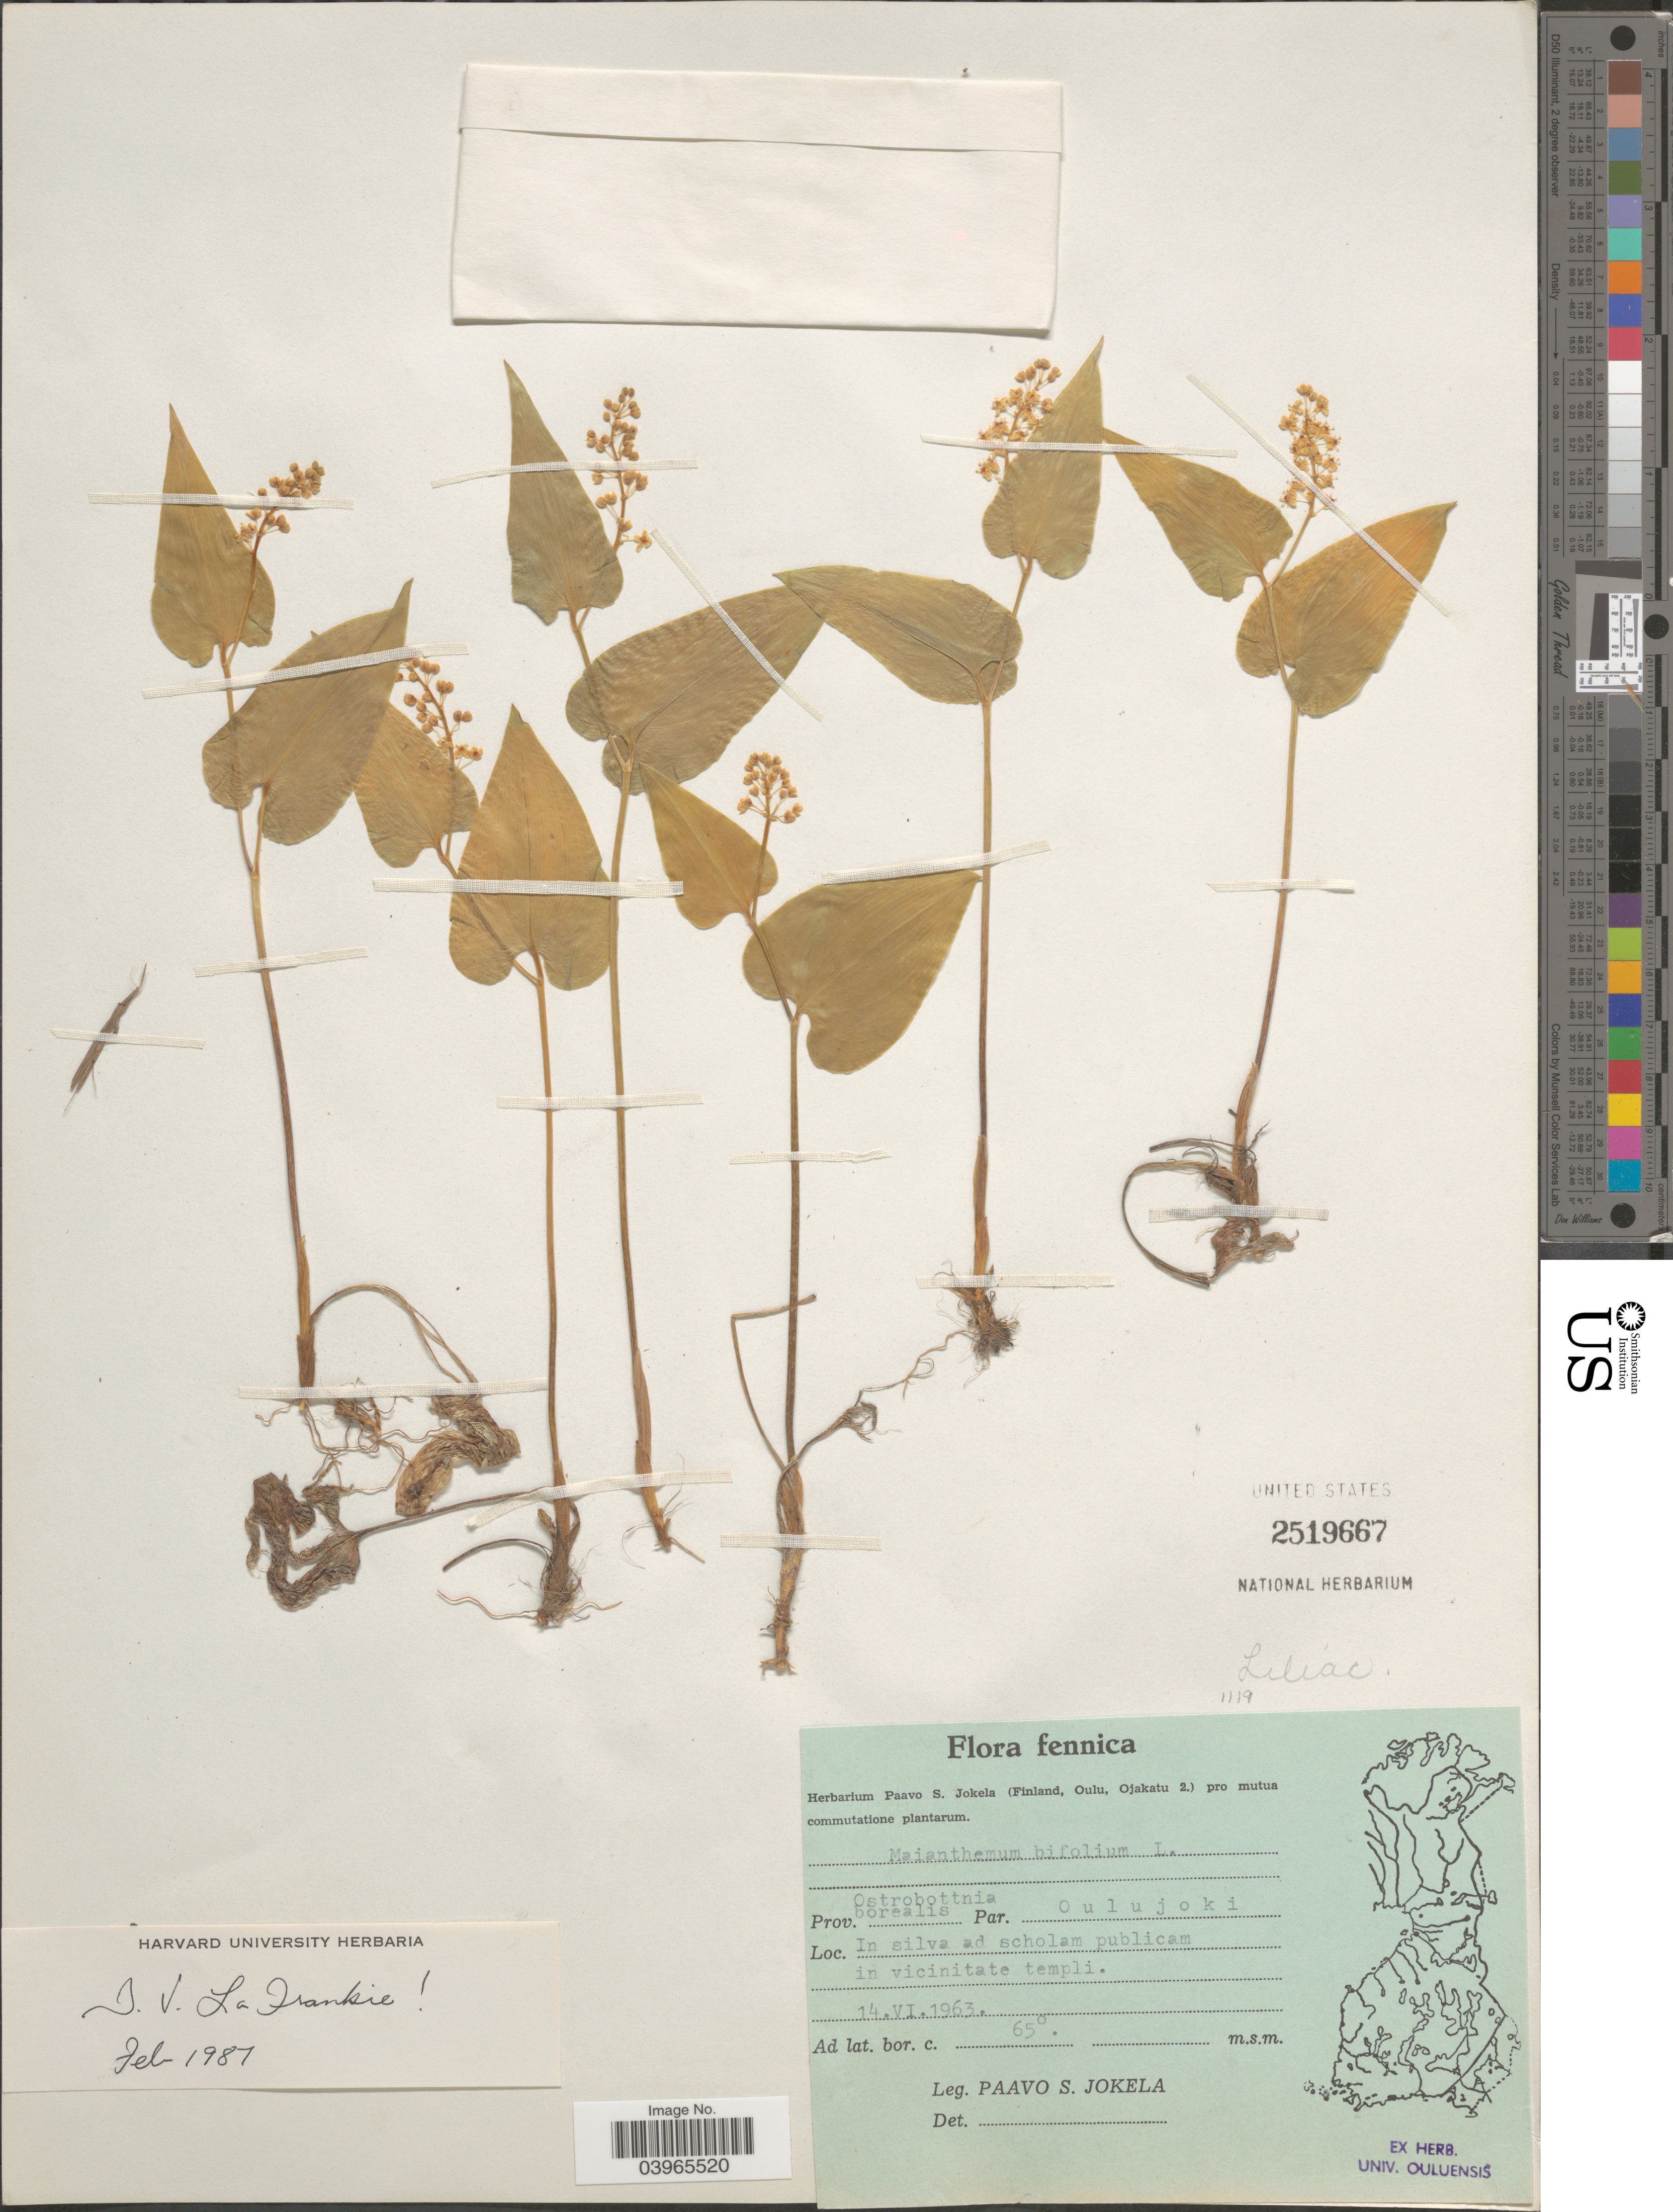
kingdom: Plantae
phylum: Tracheophyta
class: Liliopsida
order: Asparagales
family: Asparagaceae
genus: Maianthemum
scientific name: Maianthemum bifolium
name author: (L.) F.W. Schmidt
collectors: P. Jokela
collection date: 1963-06-14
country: Finland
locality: Fennica. Prov. Ostrobottnia borealis. Par. Oulujoki. In silva ad scholam publicam in vicinitate templi.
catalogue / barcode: US 2519667